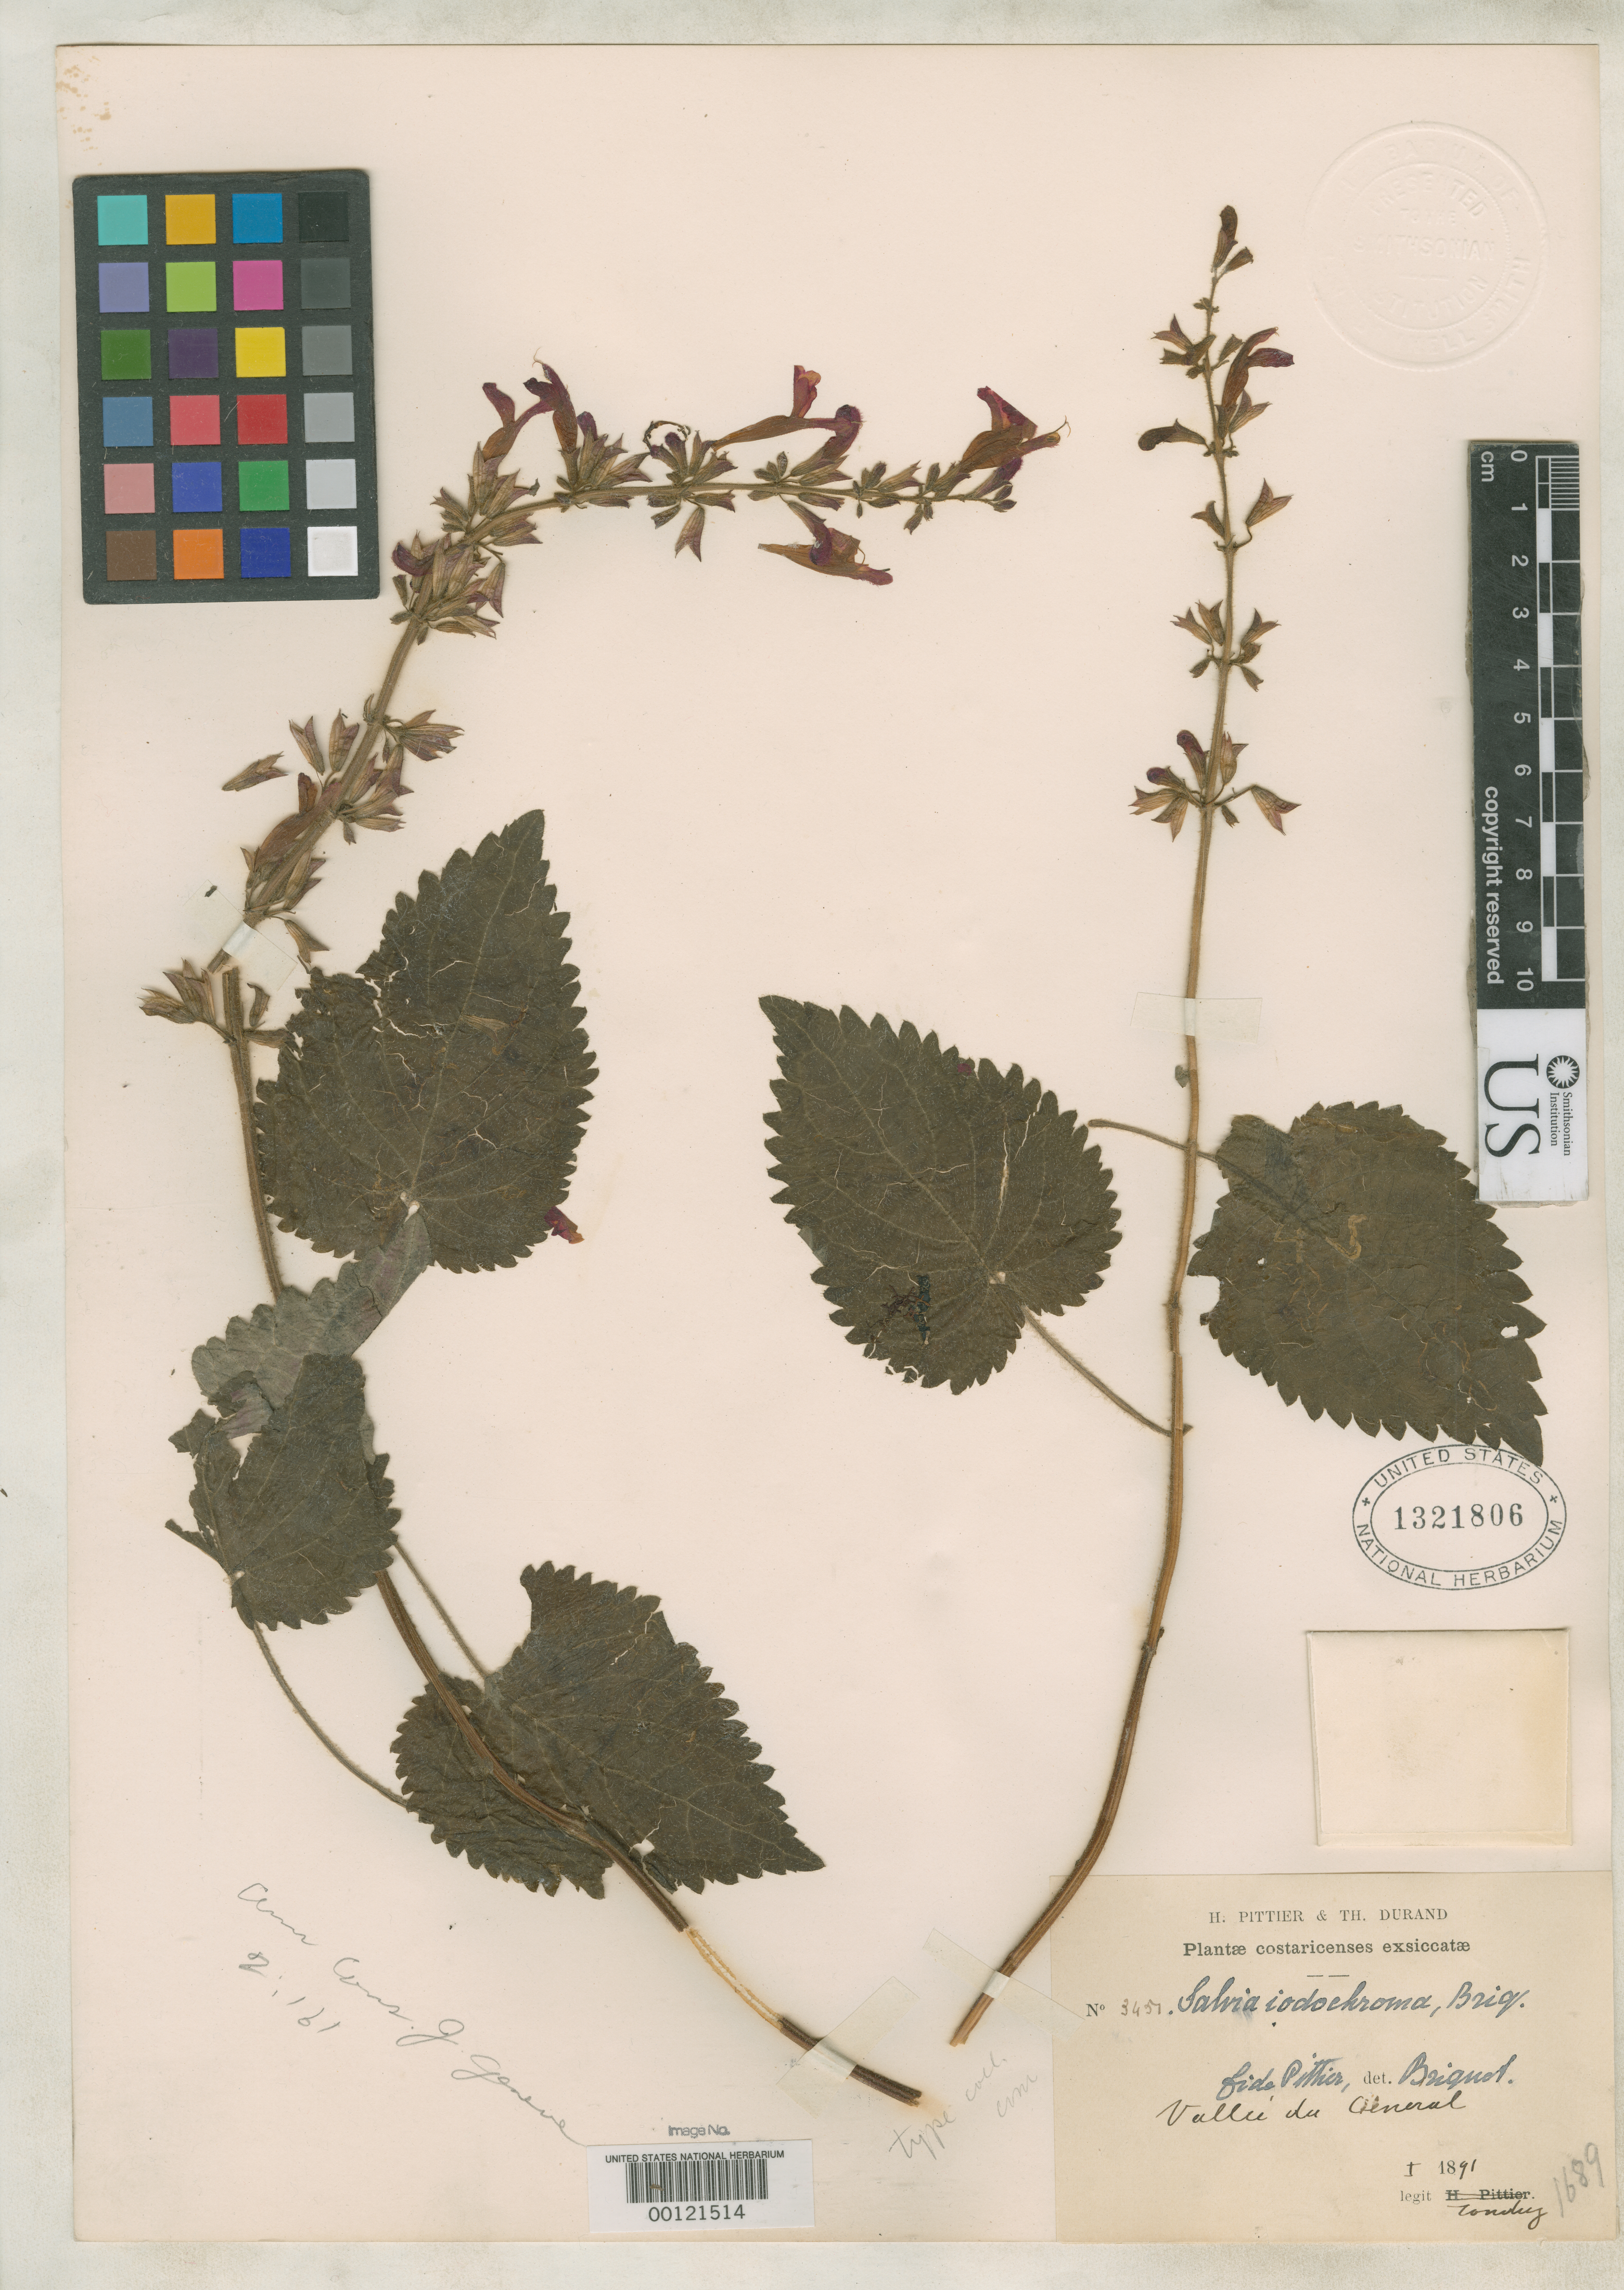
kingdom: Plantae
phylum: Tracheophyta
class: Magnoliopsida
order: Lamiales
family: Lamiaceae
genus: Salvia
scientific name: Salvia iodochroa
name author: Briq.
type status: Isotype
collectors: A. Tonduz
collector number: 3451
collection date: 1900-04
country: Costa Rica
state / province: Guanacaste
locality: forets de Nicoya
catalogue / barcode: US 1321806